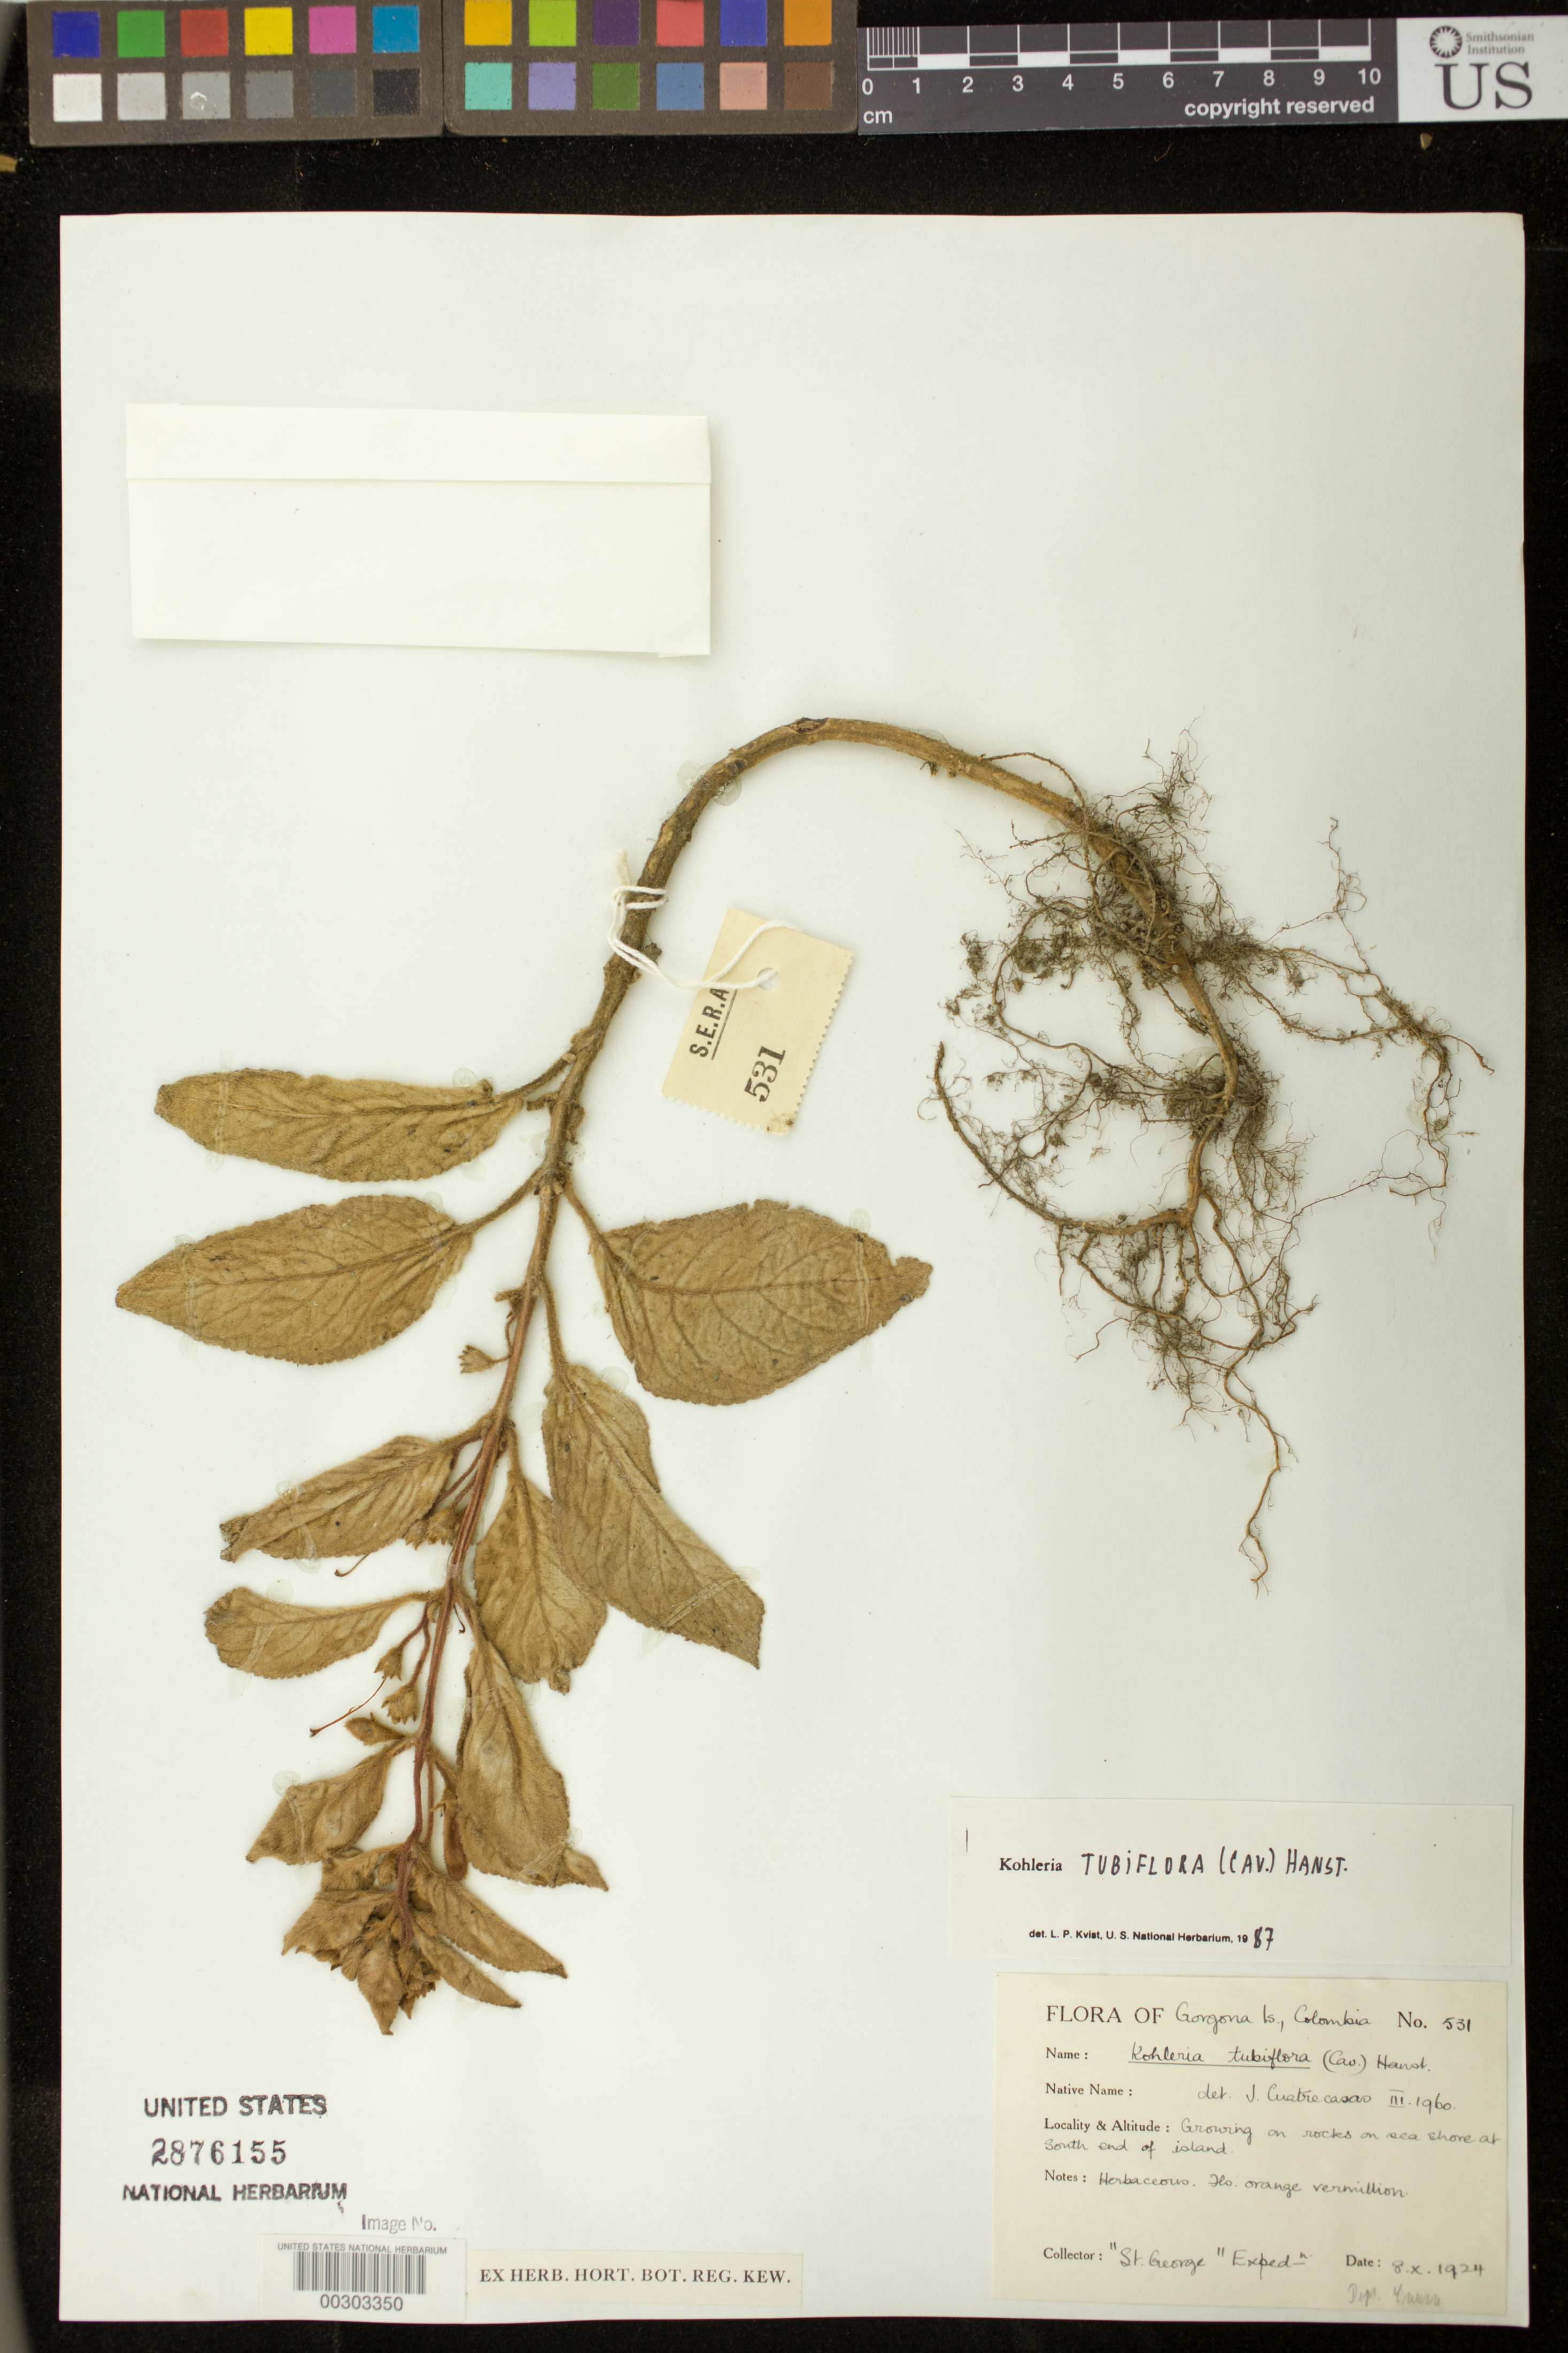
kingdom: Plantae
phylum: Tracheophyta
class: Magnoliopsida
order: Lamiales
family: Gesneriaceae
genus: Kohleria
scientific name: Kohleria tubiflora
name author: (Cav.) Hanst.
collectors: St. George Exped.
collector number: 531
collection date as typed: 08 Oct 1924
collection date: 1924-10-08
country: Colombia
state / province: Cauca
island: Gorgona Island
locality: Gorgona Is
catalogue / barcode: US 2876155